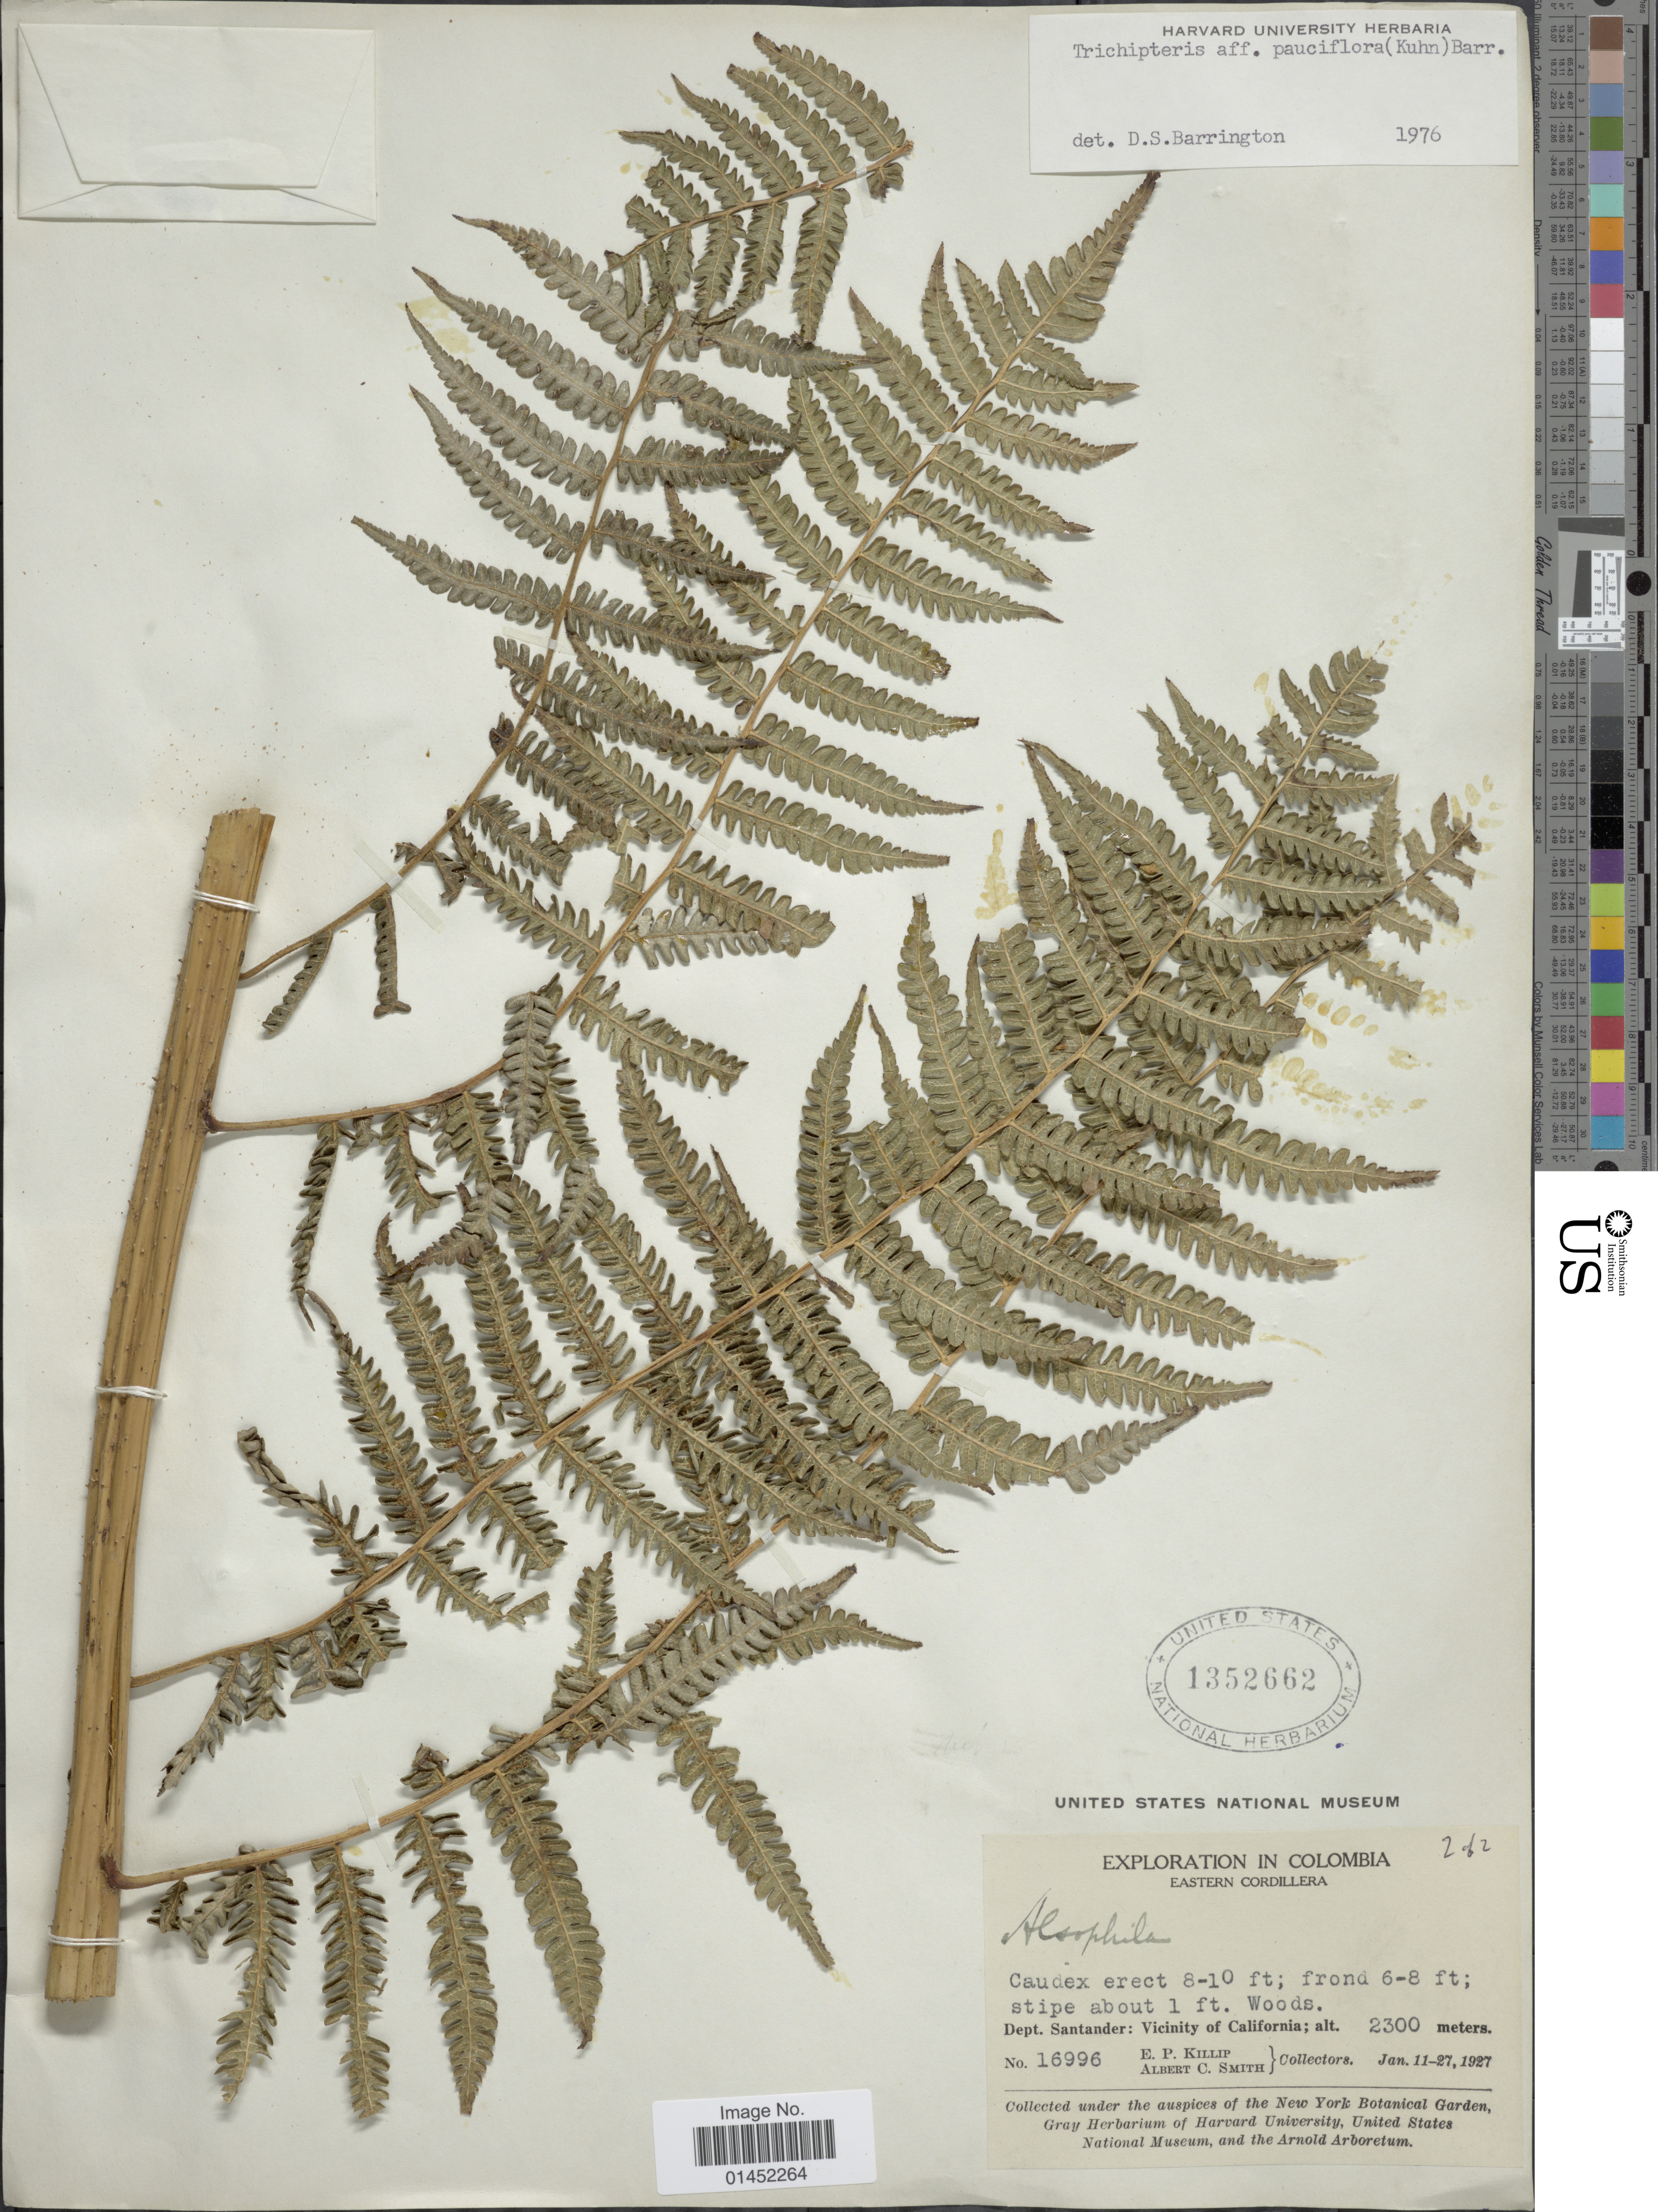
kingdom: Plantae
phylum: Tracheophyta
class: Polypodiopsida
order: Cyatheales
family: Cyatheaceae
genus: Cyathea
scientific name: Cyathea pauciflora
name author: (Kuhn) Lellinger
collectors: E. P. Killip & A. C. Smith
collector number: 16996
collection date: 1927-01-11/1927-01-27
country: Colombia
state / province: Santander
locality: Eastern Cordillera, Dept. Santander:Vicinity of California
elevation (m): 2300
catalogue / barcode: US 1352662